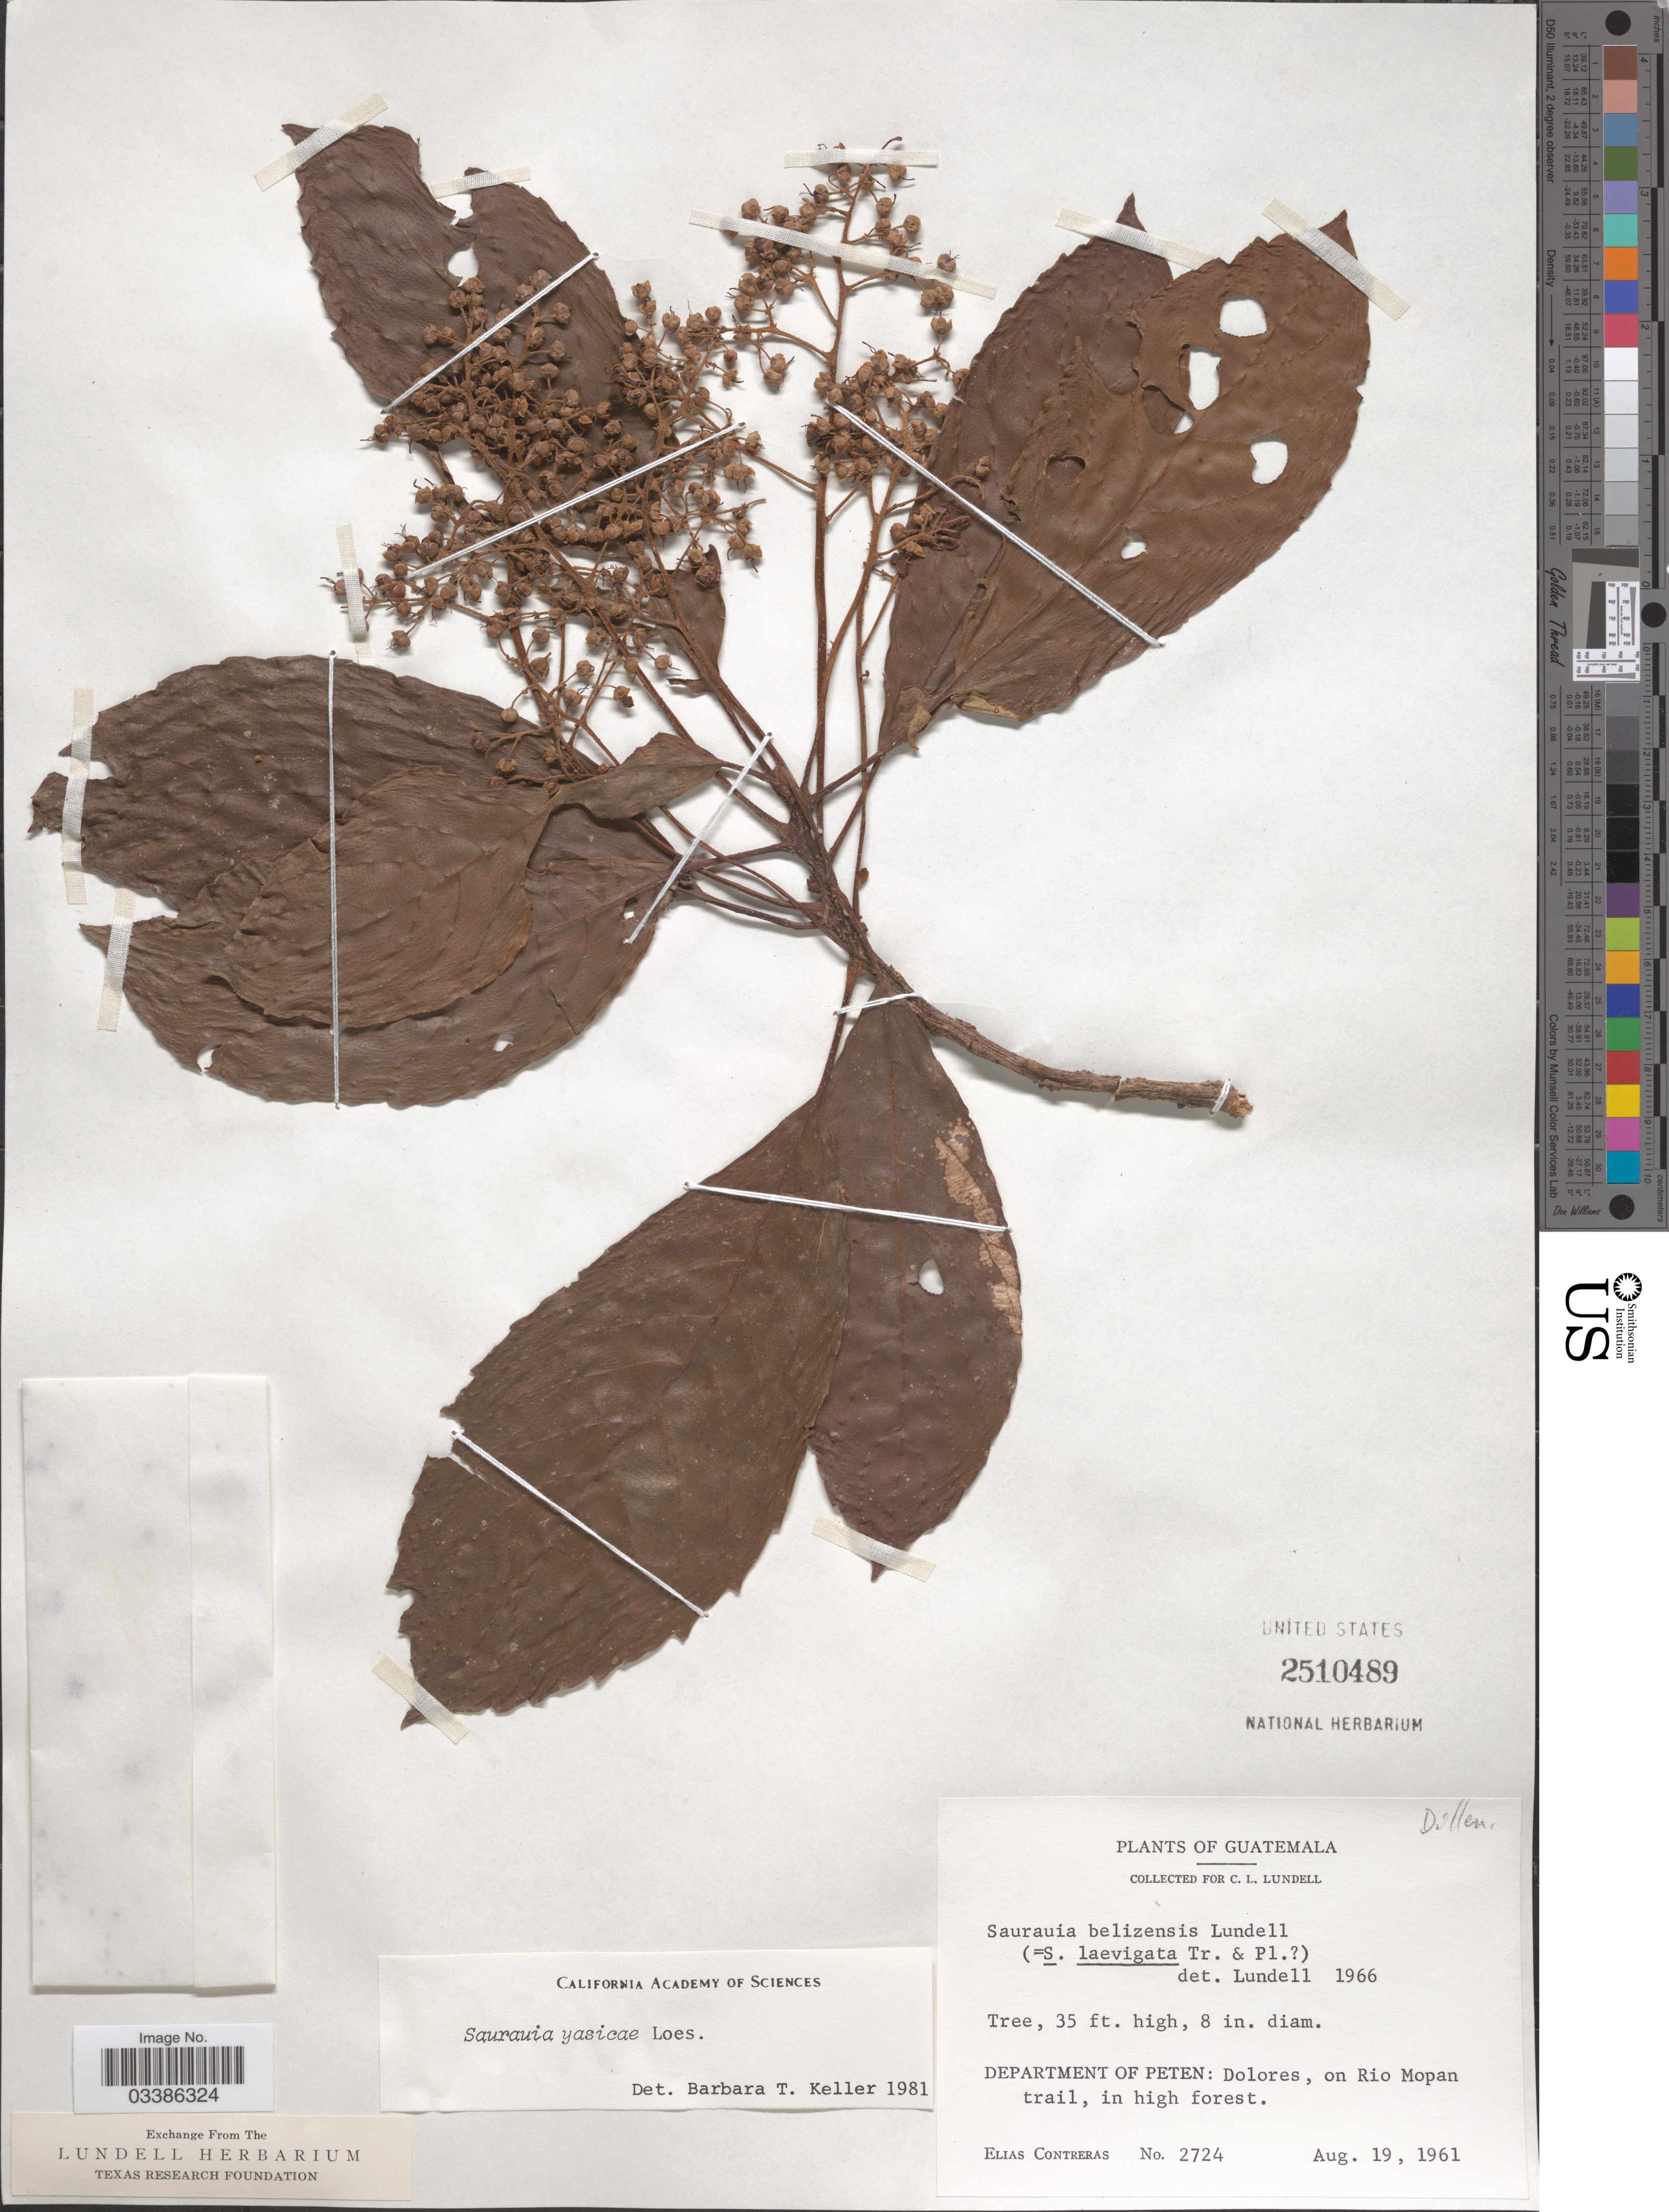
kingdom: Plantae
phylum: Tracheophyta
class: Magnoliopsida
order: Ericales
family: Actinidiaceae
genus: Saurauia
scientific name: Saurauia yasicae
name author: Loes.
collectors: E. Contreras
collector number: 2724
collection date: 1961-08-19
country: Guatemala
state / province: El Petén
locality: Department of Peten: Dolores, on Rio Mopan trail, in high forest.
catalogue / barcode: US 2510489